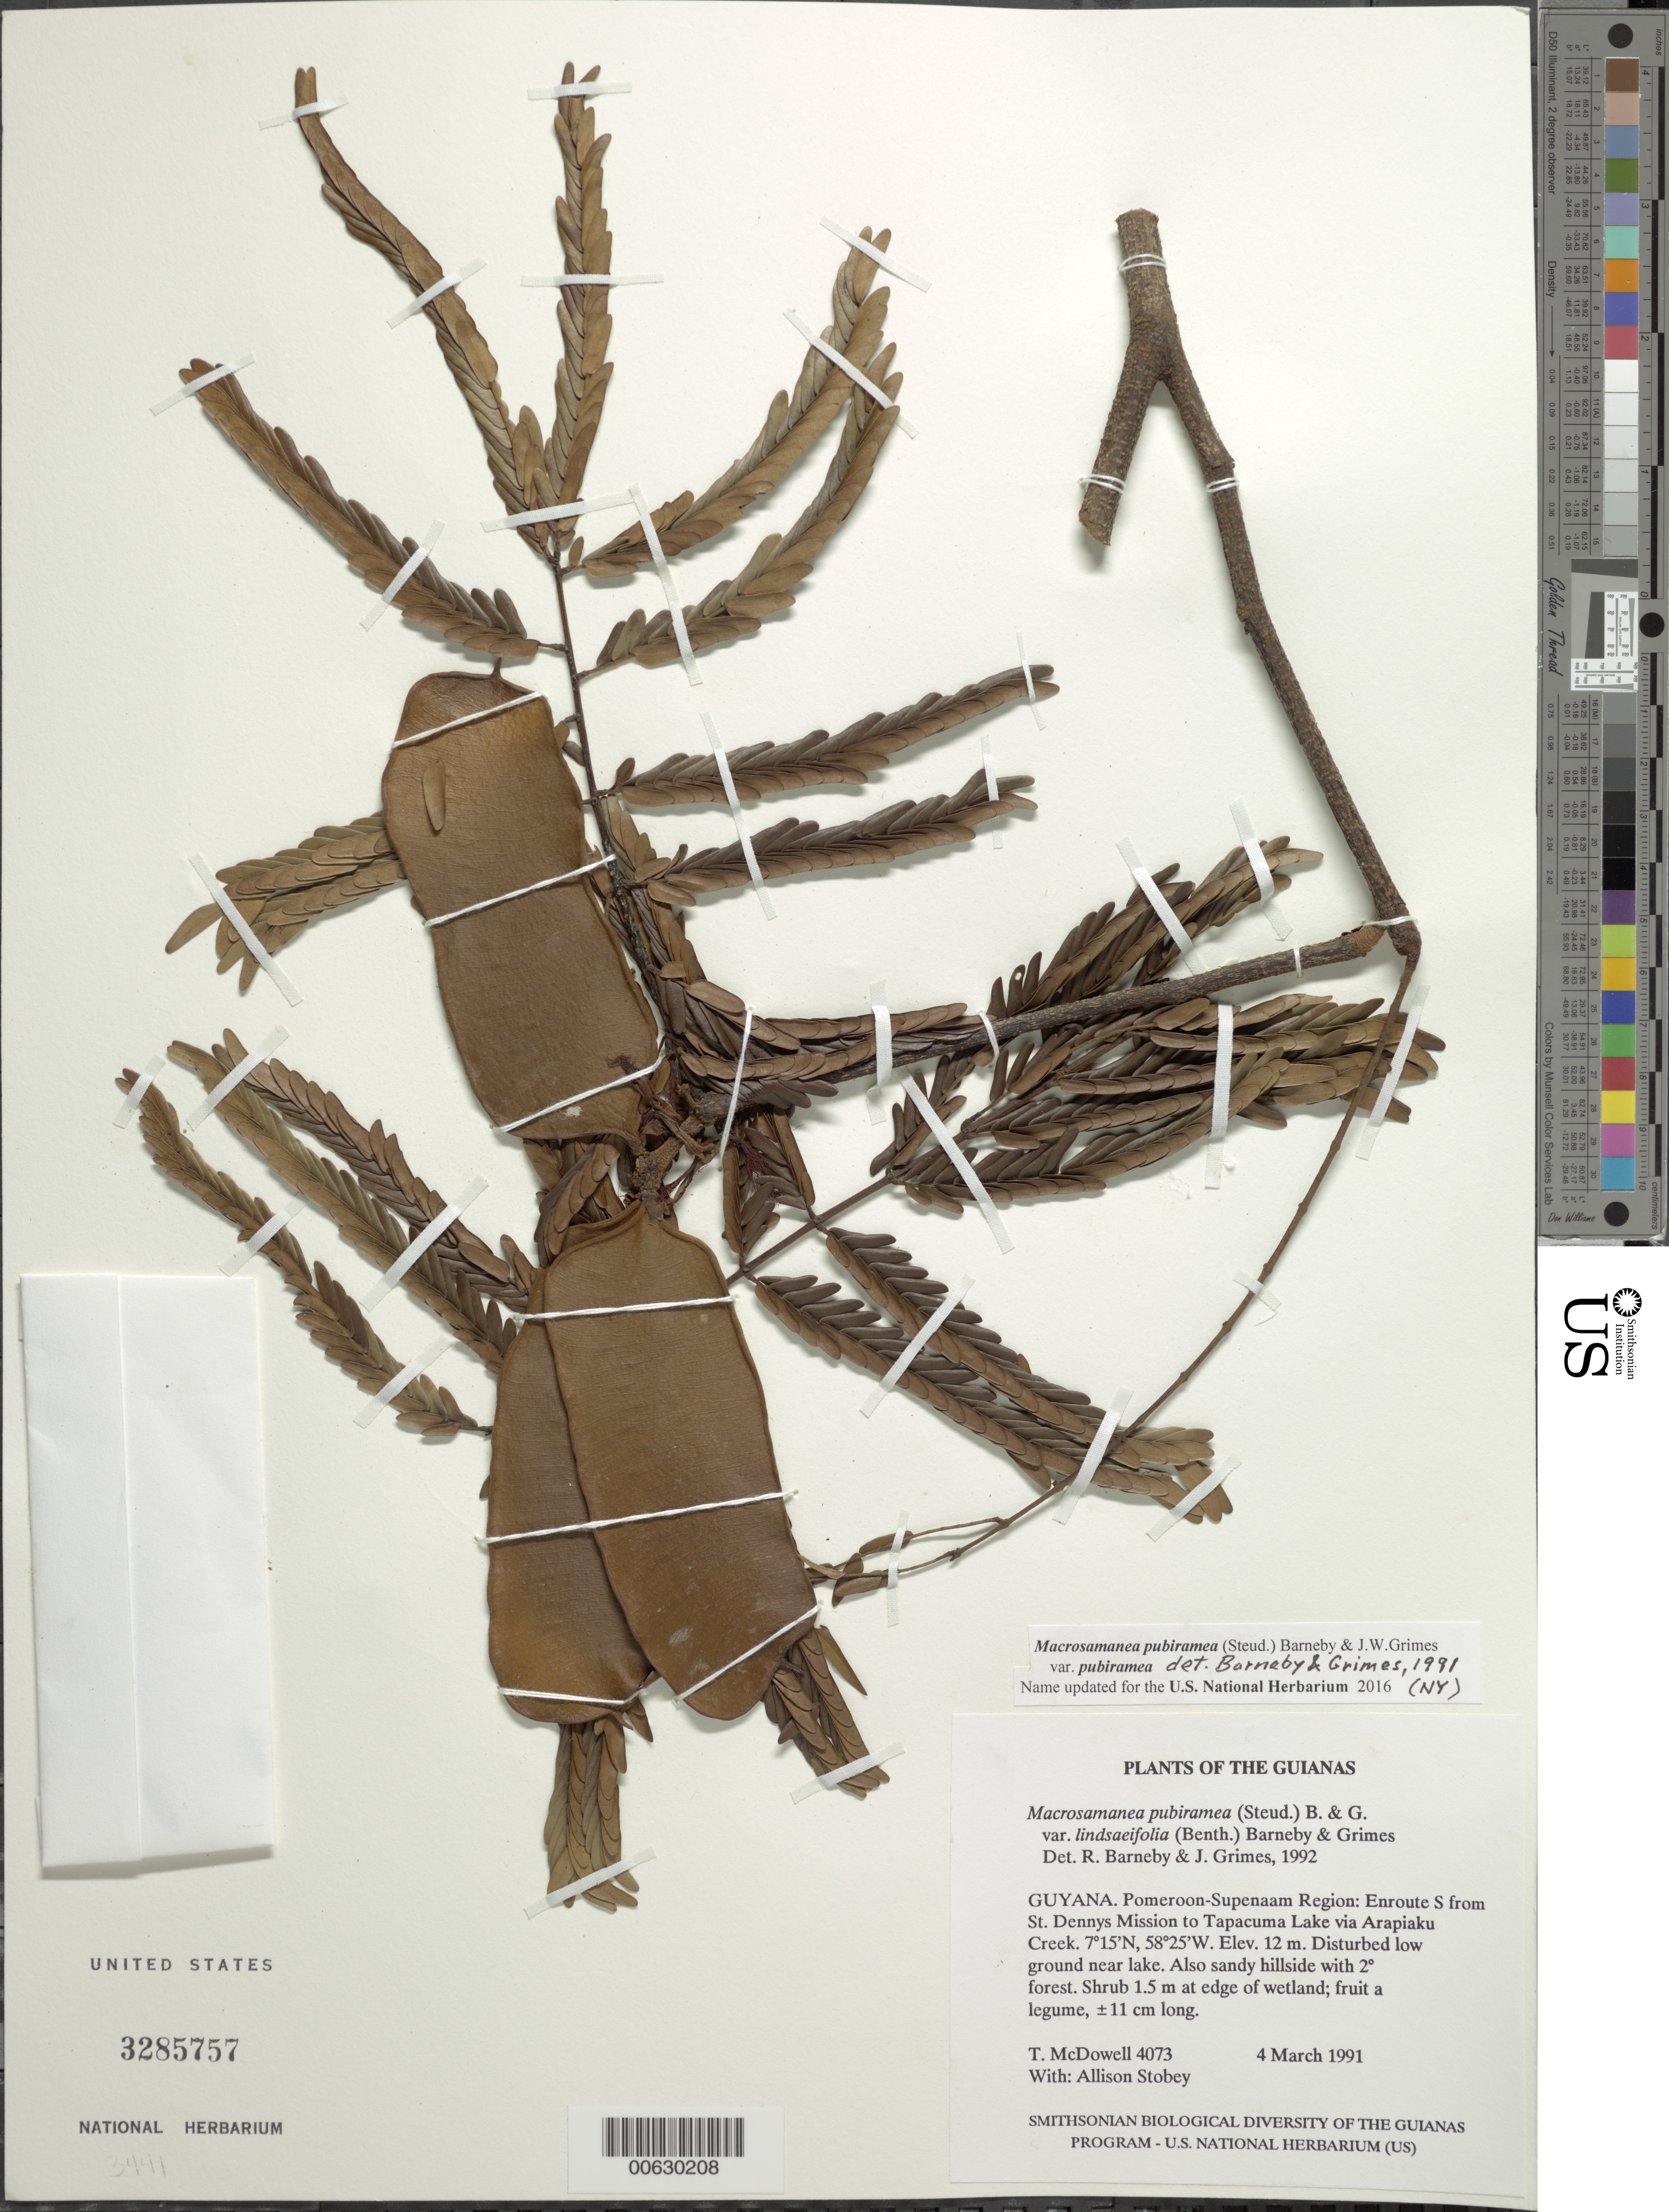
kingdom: Plantae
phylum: Tracheophyta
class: Magnoliopsida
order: Fabales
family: Fabaceae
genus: Macrosamanea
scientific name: Macrosamanea pubiramea var. pubiramea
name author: (Steud.) Barneby & J.W. Grimes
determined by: Barneby, R. C.; Grimes, J. W.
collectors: T. McDowell, D. Gopaul, C. N. Horn & J. H. Wiersema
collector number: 4073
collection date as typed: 4 March 1991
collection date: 1991-03-04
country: Guyana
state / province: Pomeroon-Supenaam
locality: Enroute S from St. Dennys Mission to Tapacuma Lake via Arapiaku Creek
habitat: Disturbed low ground near lake. Also sandy hillside with secondary forest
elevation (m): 12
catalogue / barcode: US 3285757